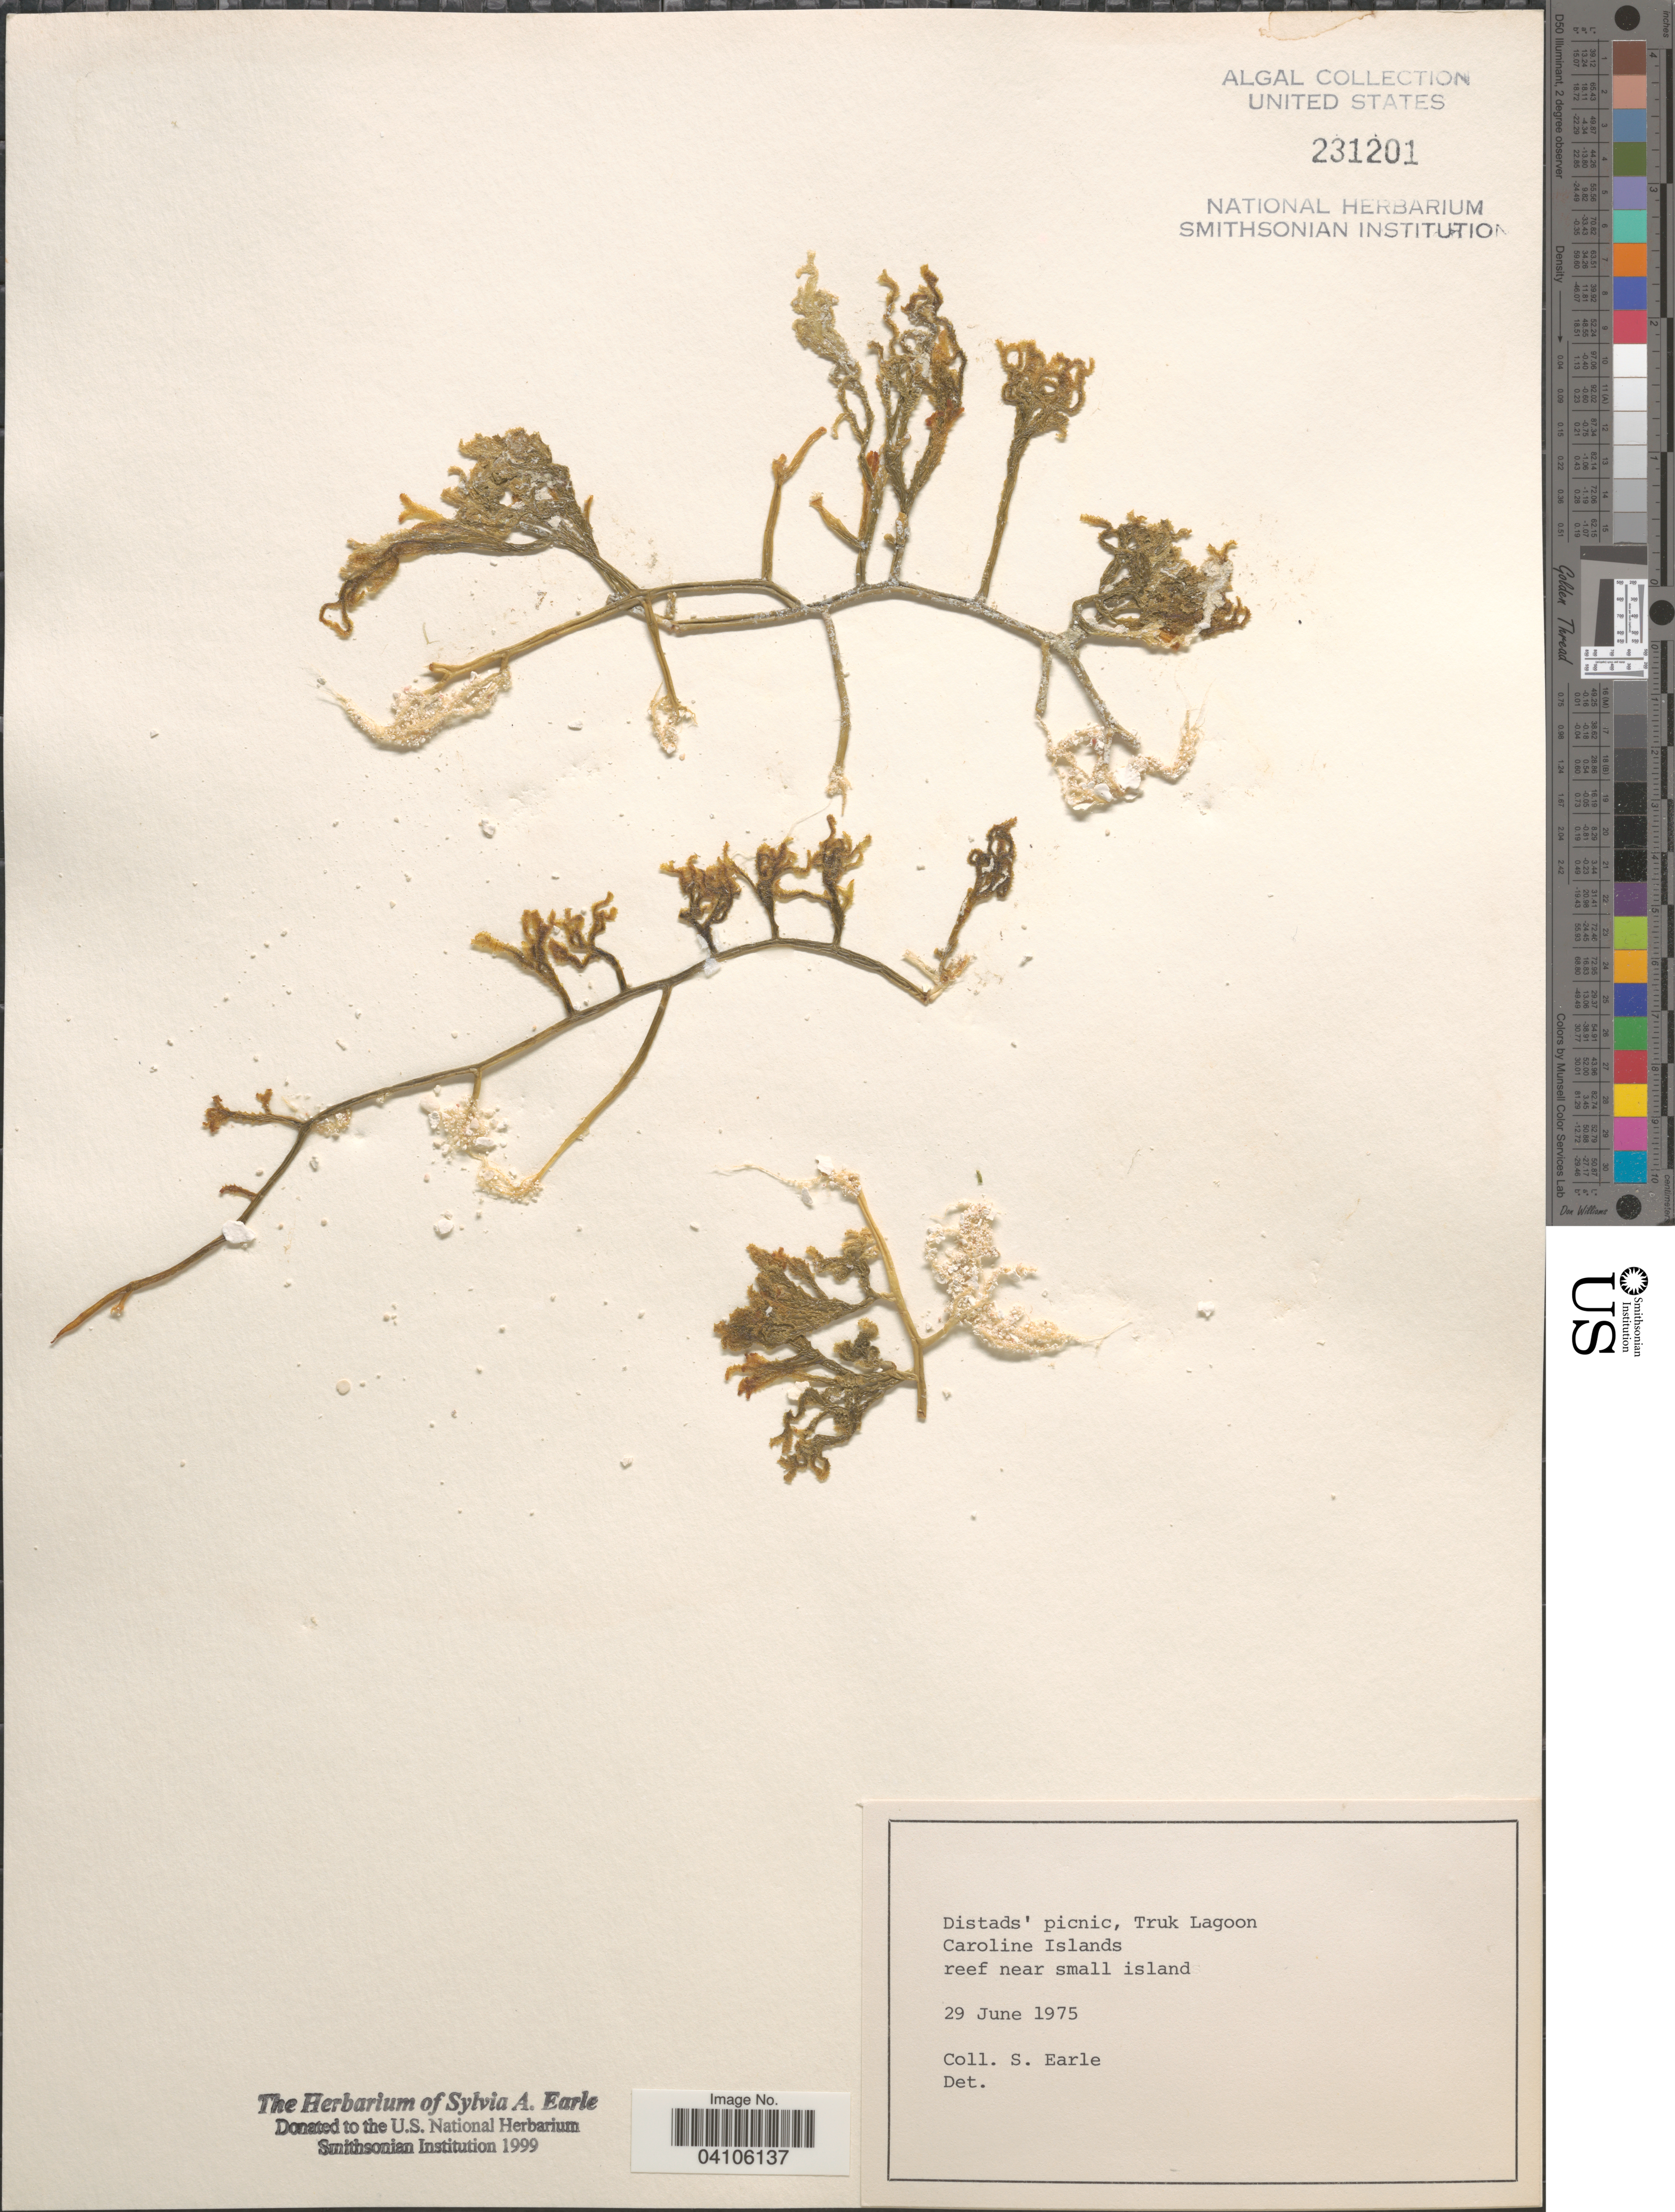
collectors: S. A. Earle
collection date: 1975-06-29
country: Micronesia, Federated States of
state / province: Truk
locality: Distads' pacnic, Truk Lagoon. Caroline Islands. Reef near small island.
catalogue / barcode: US 231201